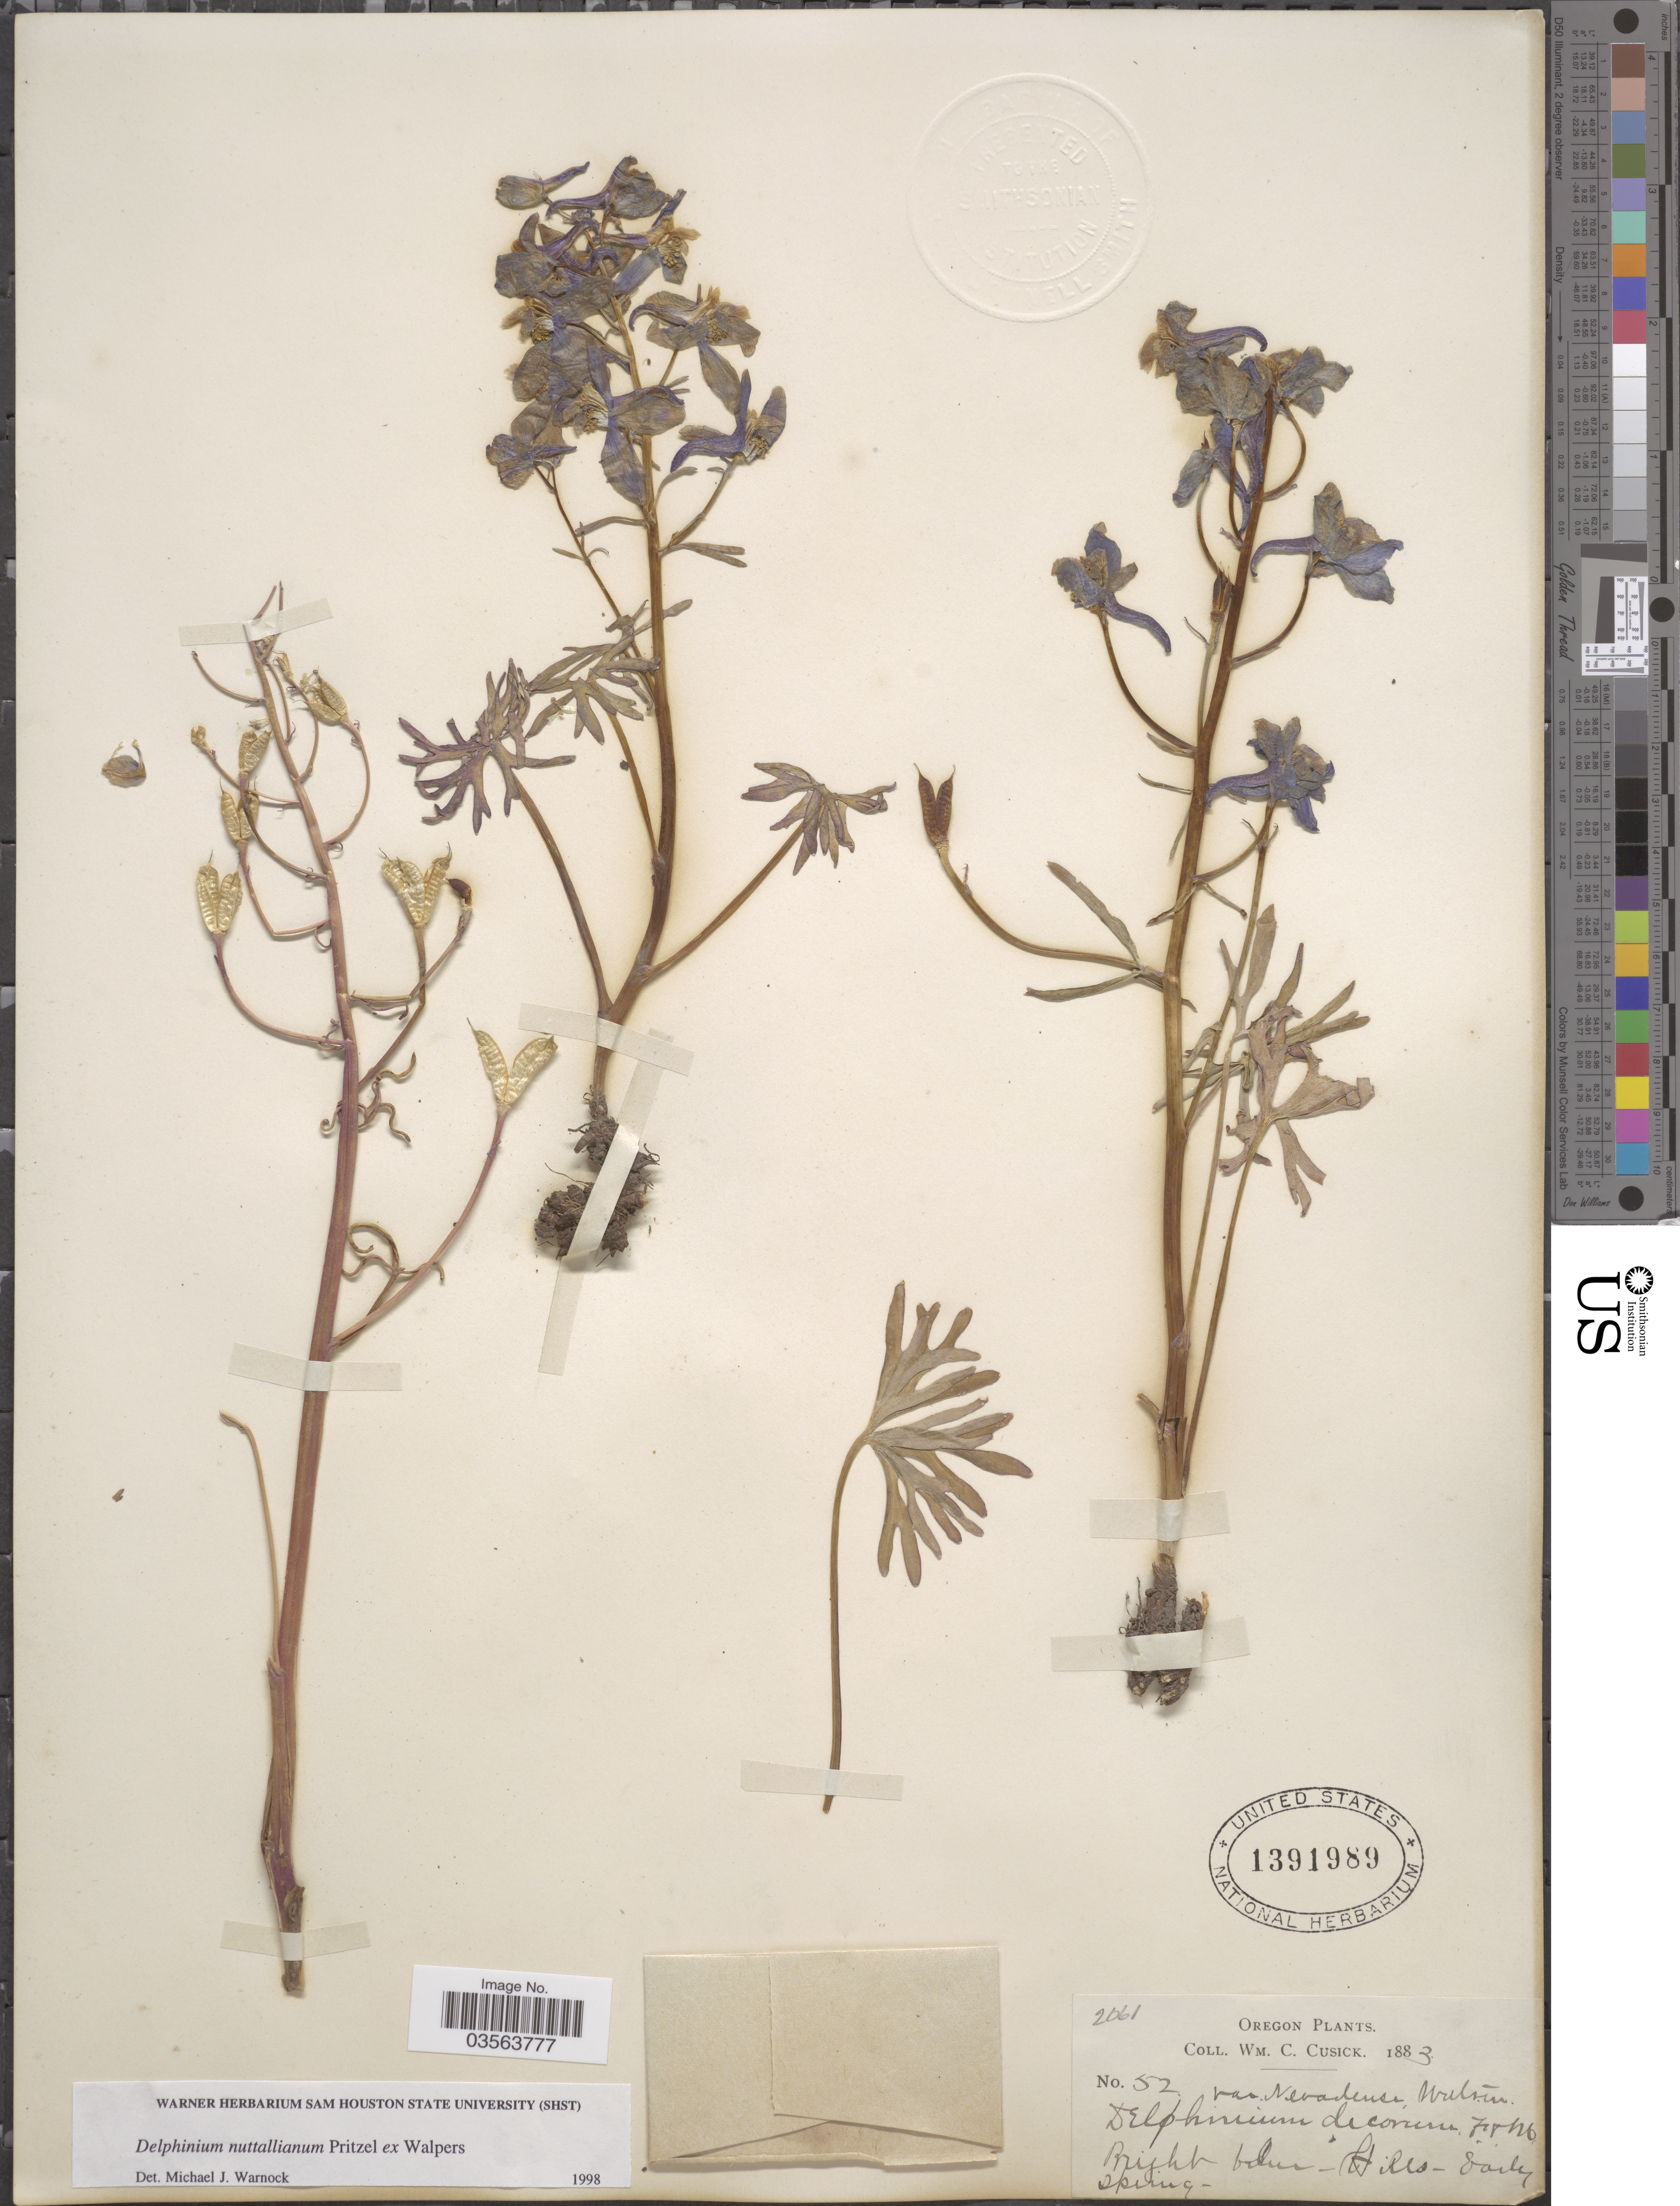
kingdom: Plantae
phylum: Tracheophyta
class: Magnoliopsida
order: Ranunculales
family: Ranunculaceae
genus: Delphinium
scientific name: Delphinium nuttallianum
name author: E. Pritz. ex Walpers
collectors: W. C. Cusick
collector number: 52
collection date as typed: Early Spring 1883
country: United States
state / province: Oregon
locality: Hills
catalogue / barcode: US 1391989